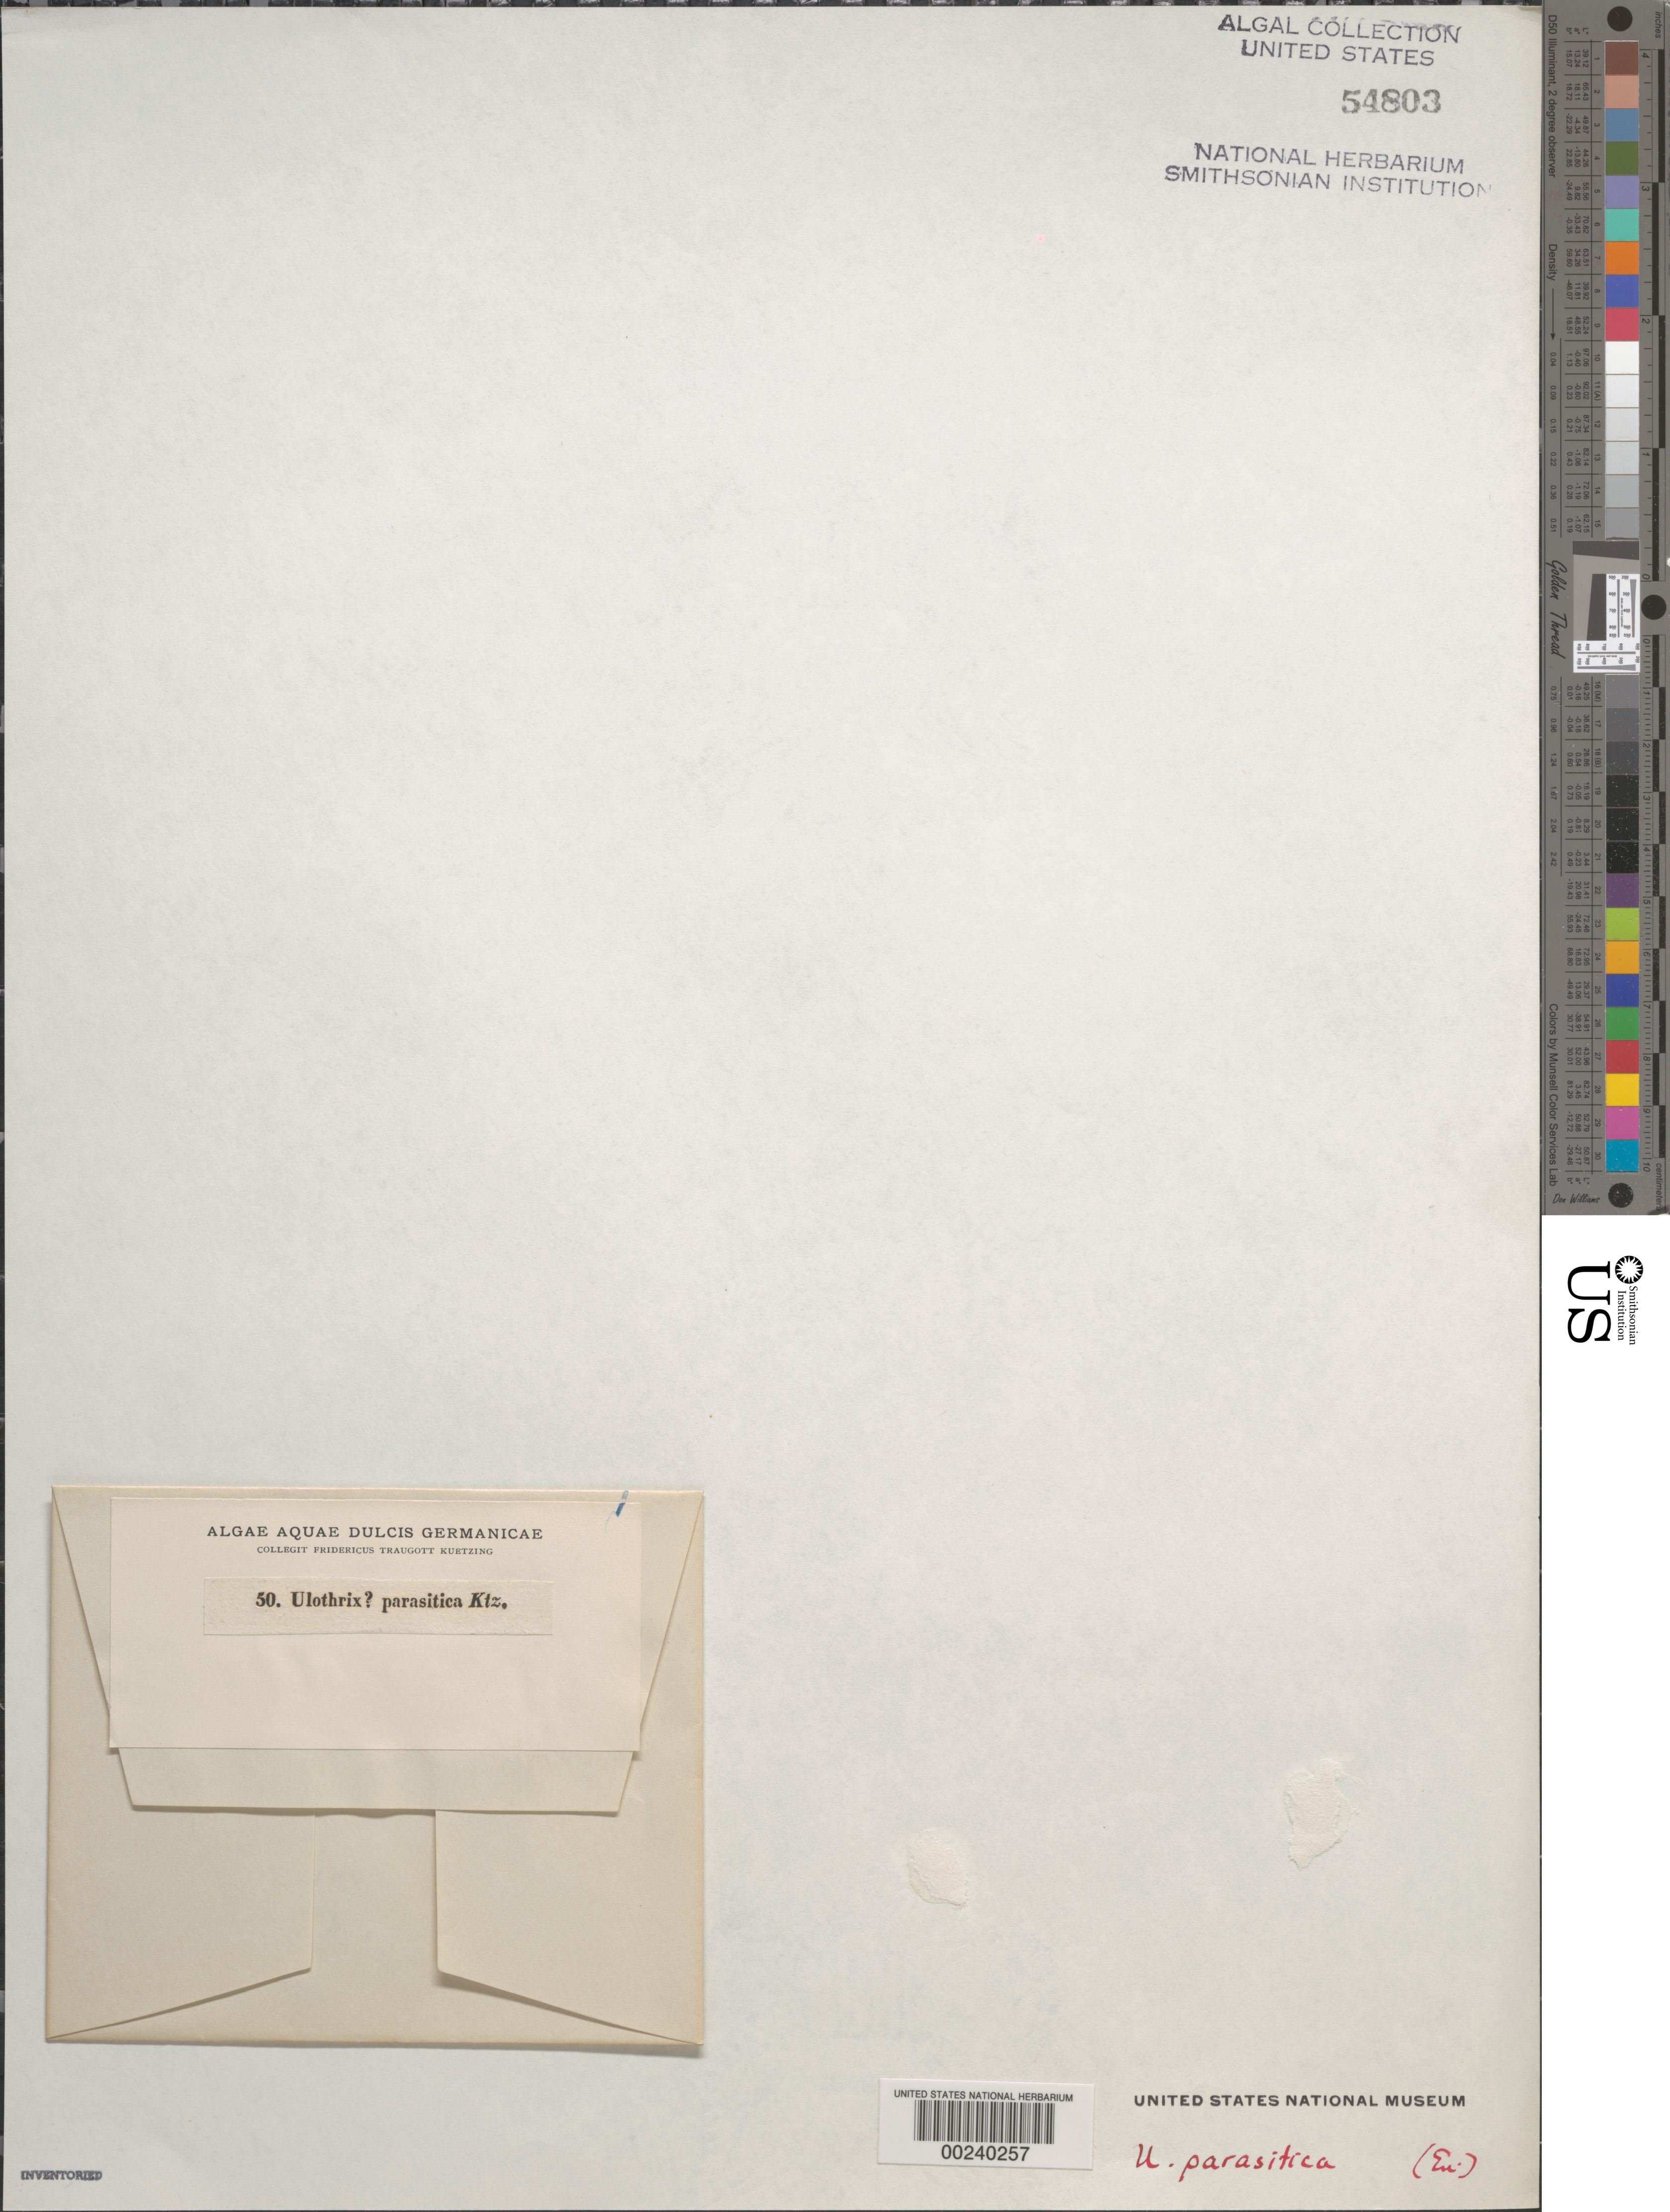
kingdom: Plantae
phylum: Chlorophyta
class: Ulvophyceae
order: Ulotrichales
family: Ulotrichaceae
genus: Ulothrix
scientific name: Ulothrix parasitica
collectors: F. T. Kützing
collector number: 50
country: Germany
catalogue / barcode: US 54803